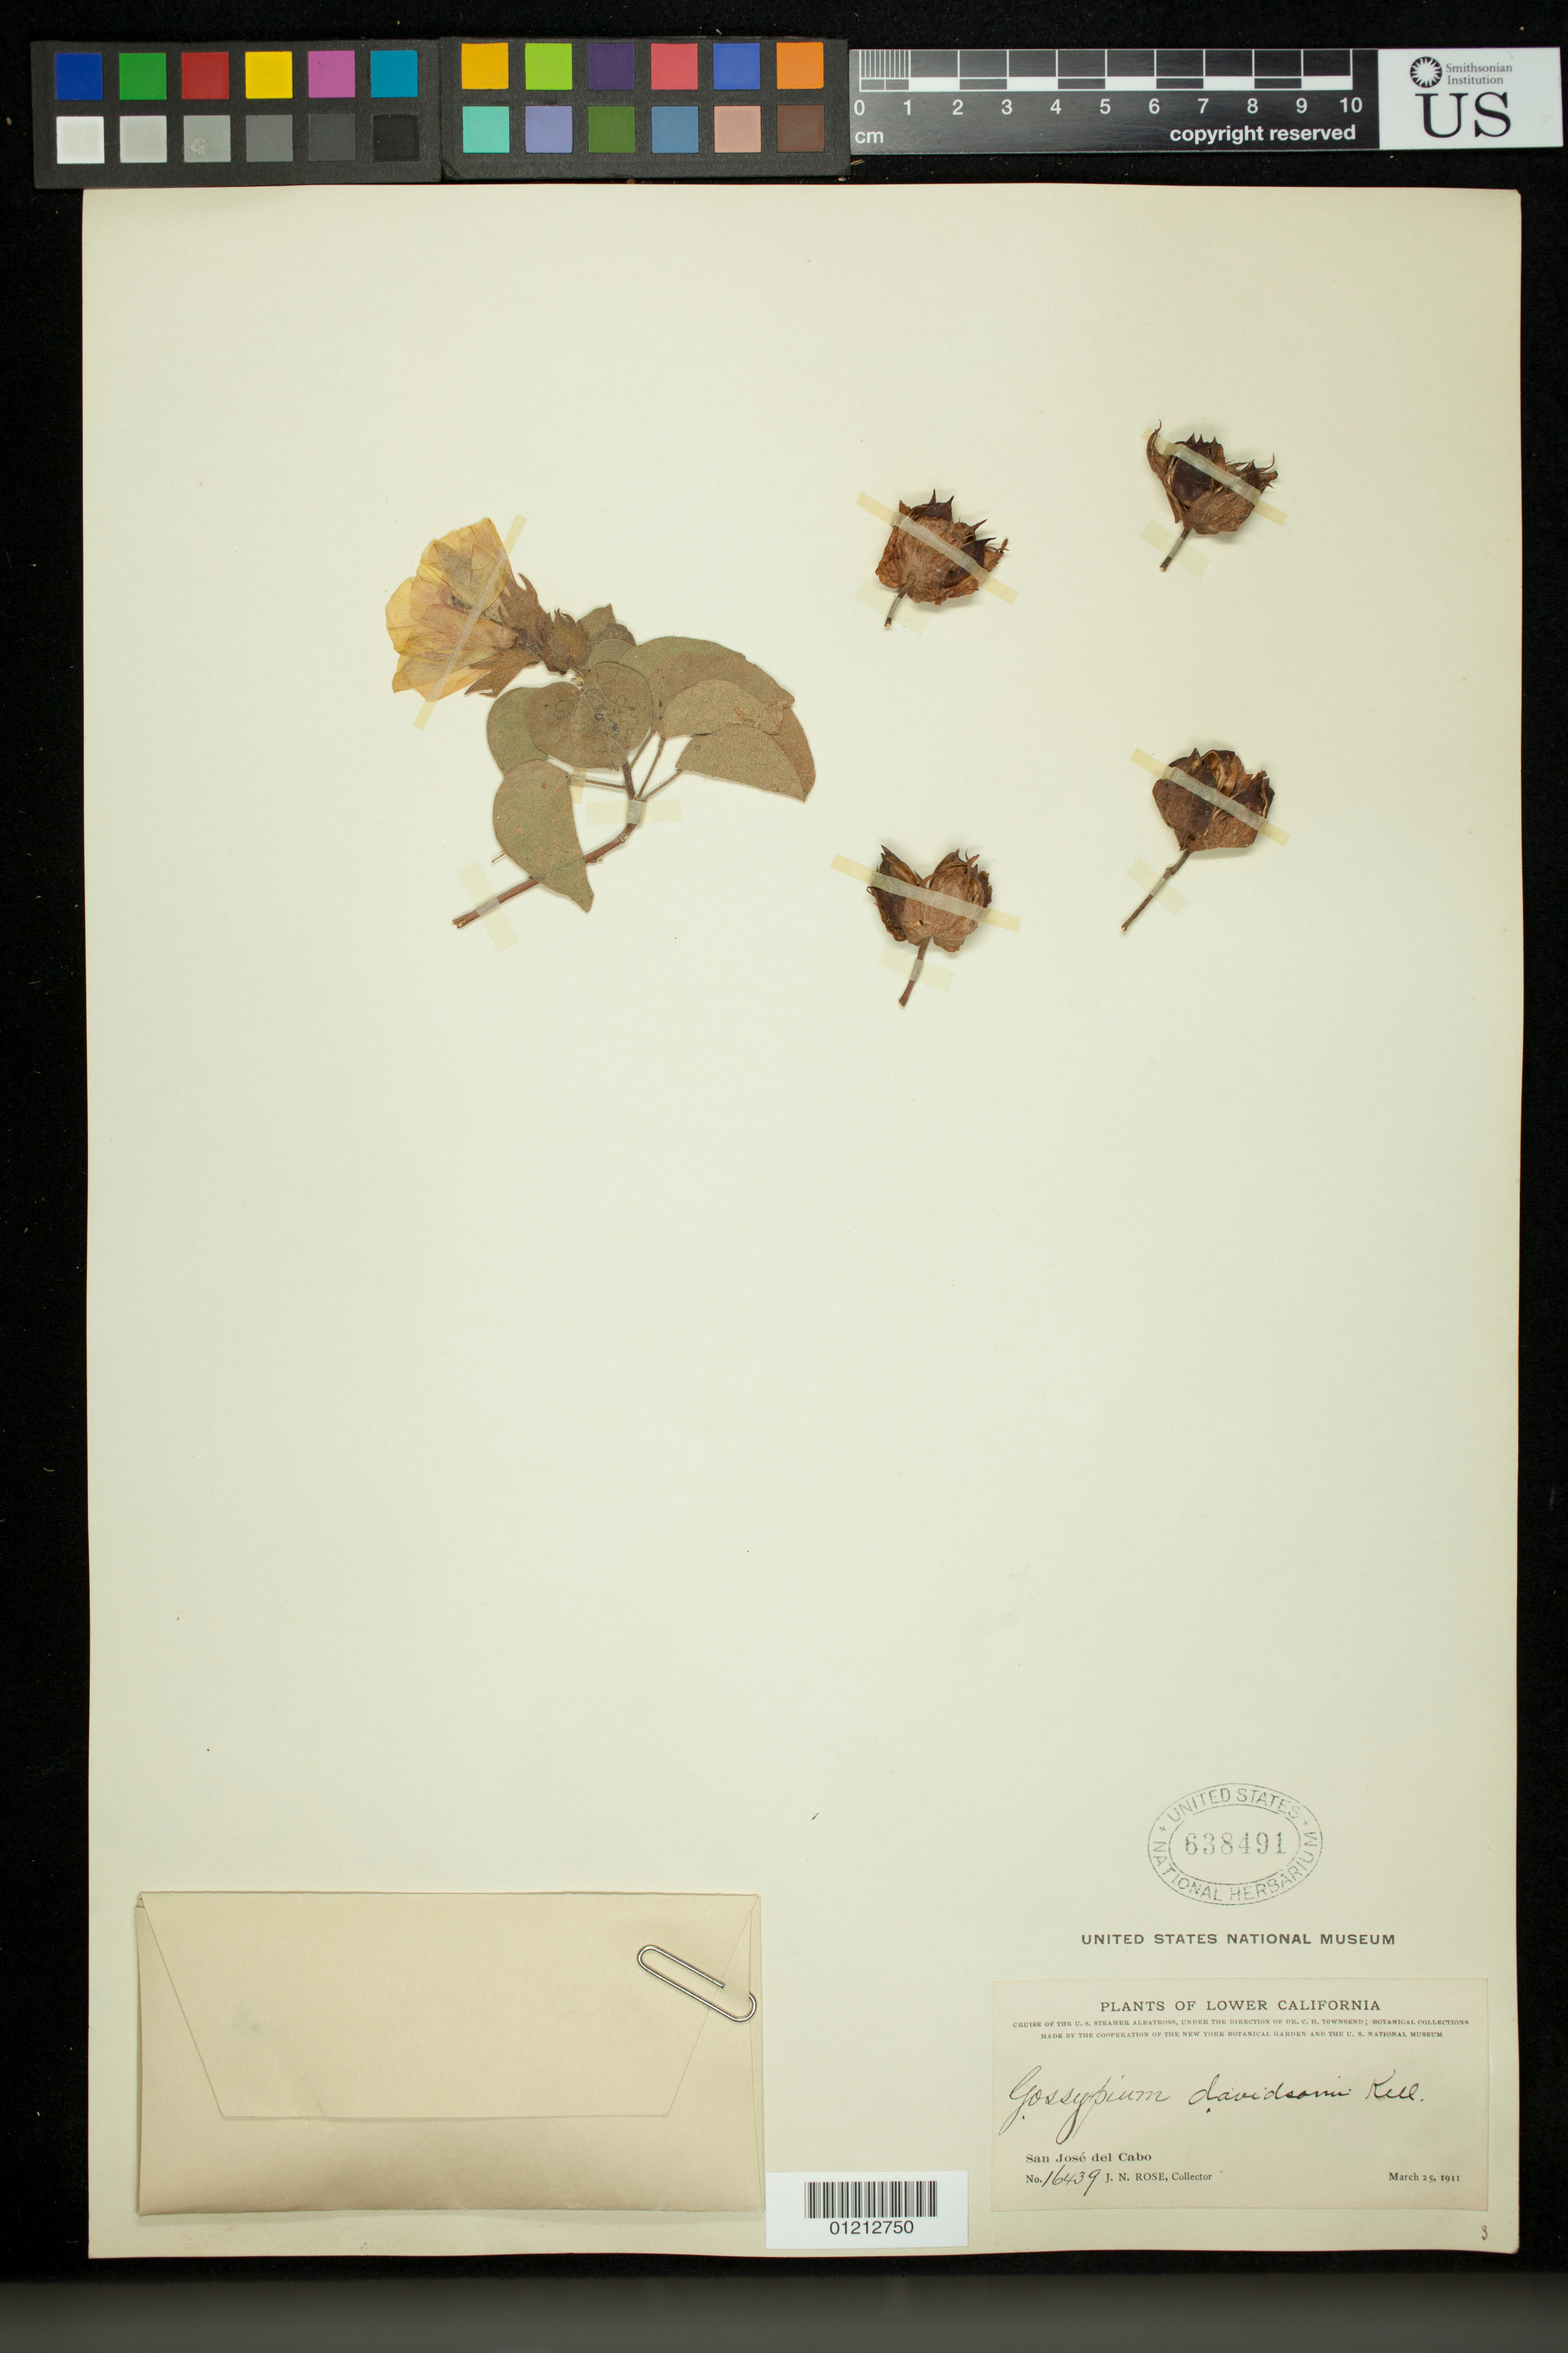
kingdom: Plantae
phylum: Tracheophyta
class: Magnoliopsida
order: Malvales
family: Malvaceae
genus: Gossypium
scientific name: Gossypium davidsonii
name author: Kellogg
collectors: J. N. Rose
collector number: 16439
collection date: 1911-03-25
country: Mexico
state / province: Baja California Sur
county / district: Los Cabos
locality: San Jose del Cabo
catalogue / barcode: US 638491